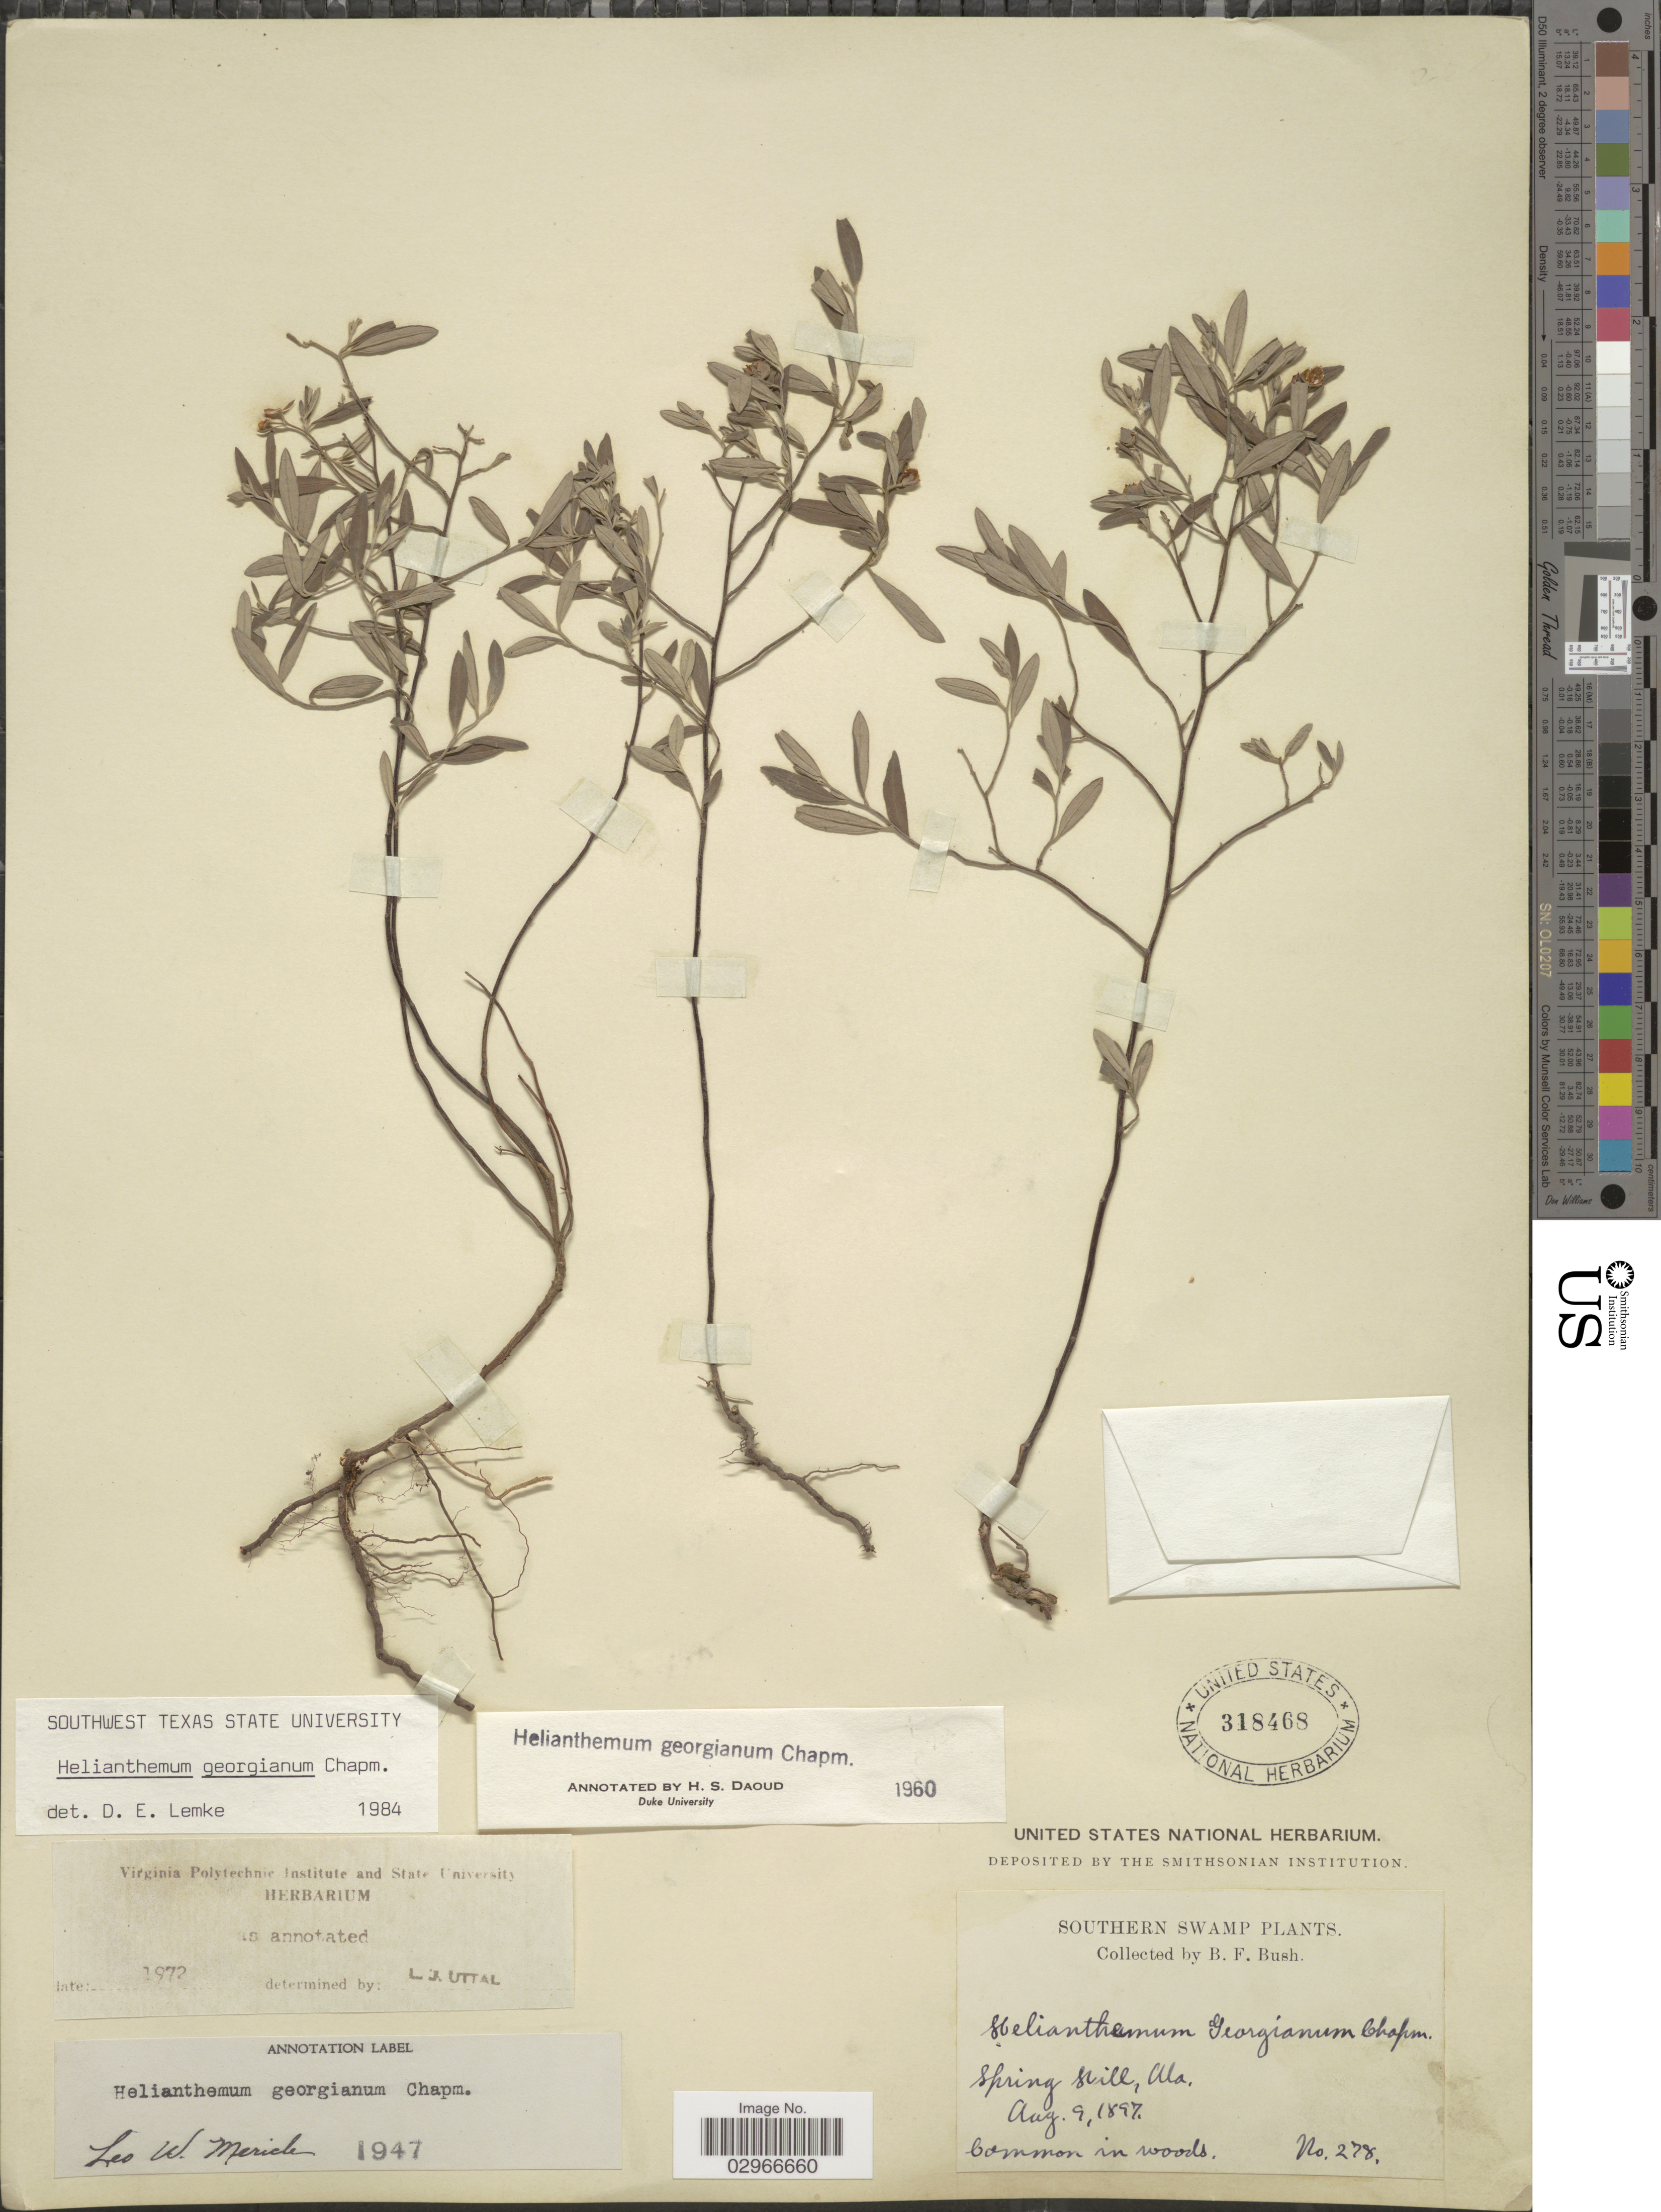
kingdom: Plantae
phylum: Tracheophyta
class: Magnoliopsida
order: Malvales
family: Cistaceae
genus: Helianthemum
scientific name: Helianthemum georgianum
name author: Chapm.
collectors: B. F. Bush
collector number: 278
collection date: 1897-08-09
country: United States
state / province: Alabama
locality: Southern Swamp, Spring Hill.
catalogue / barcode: US 318468